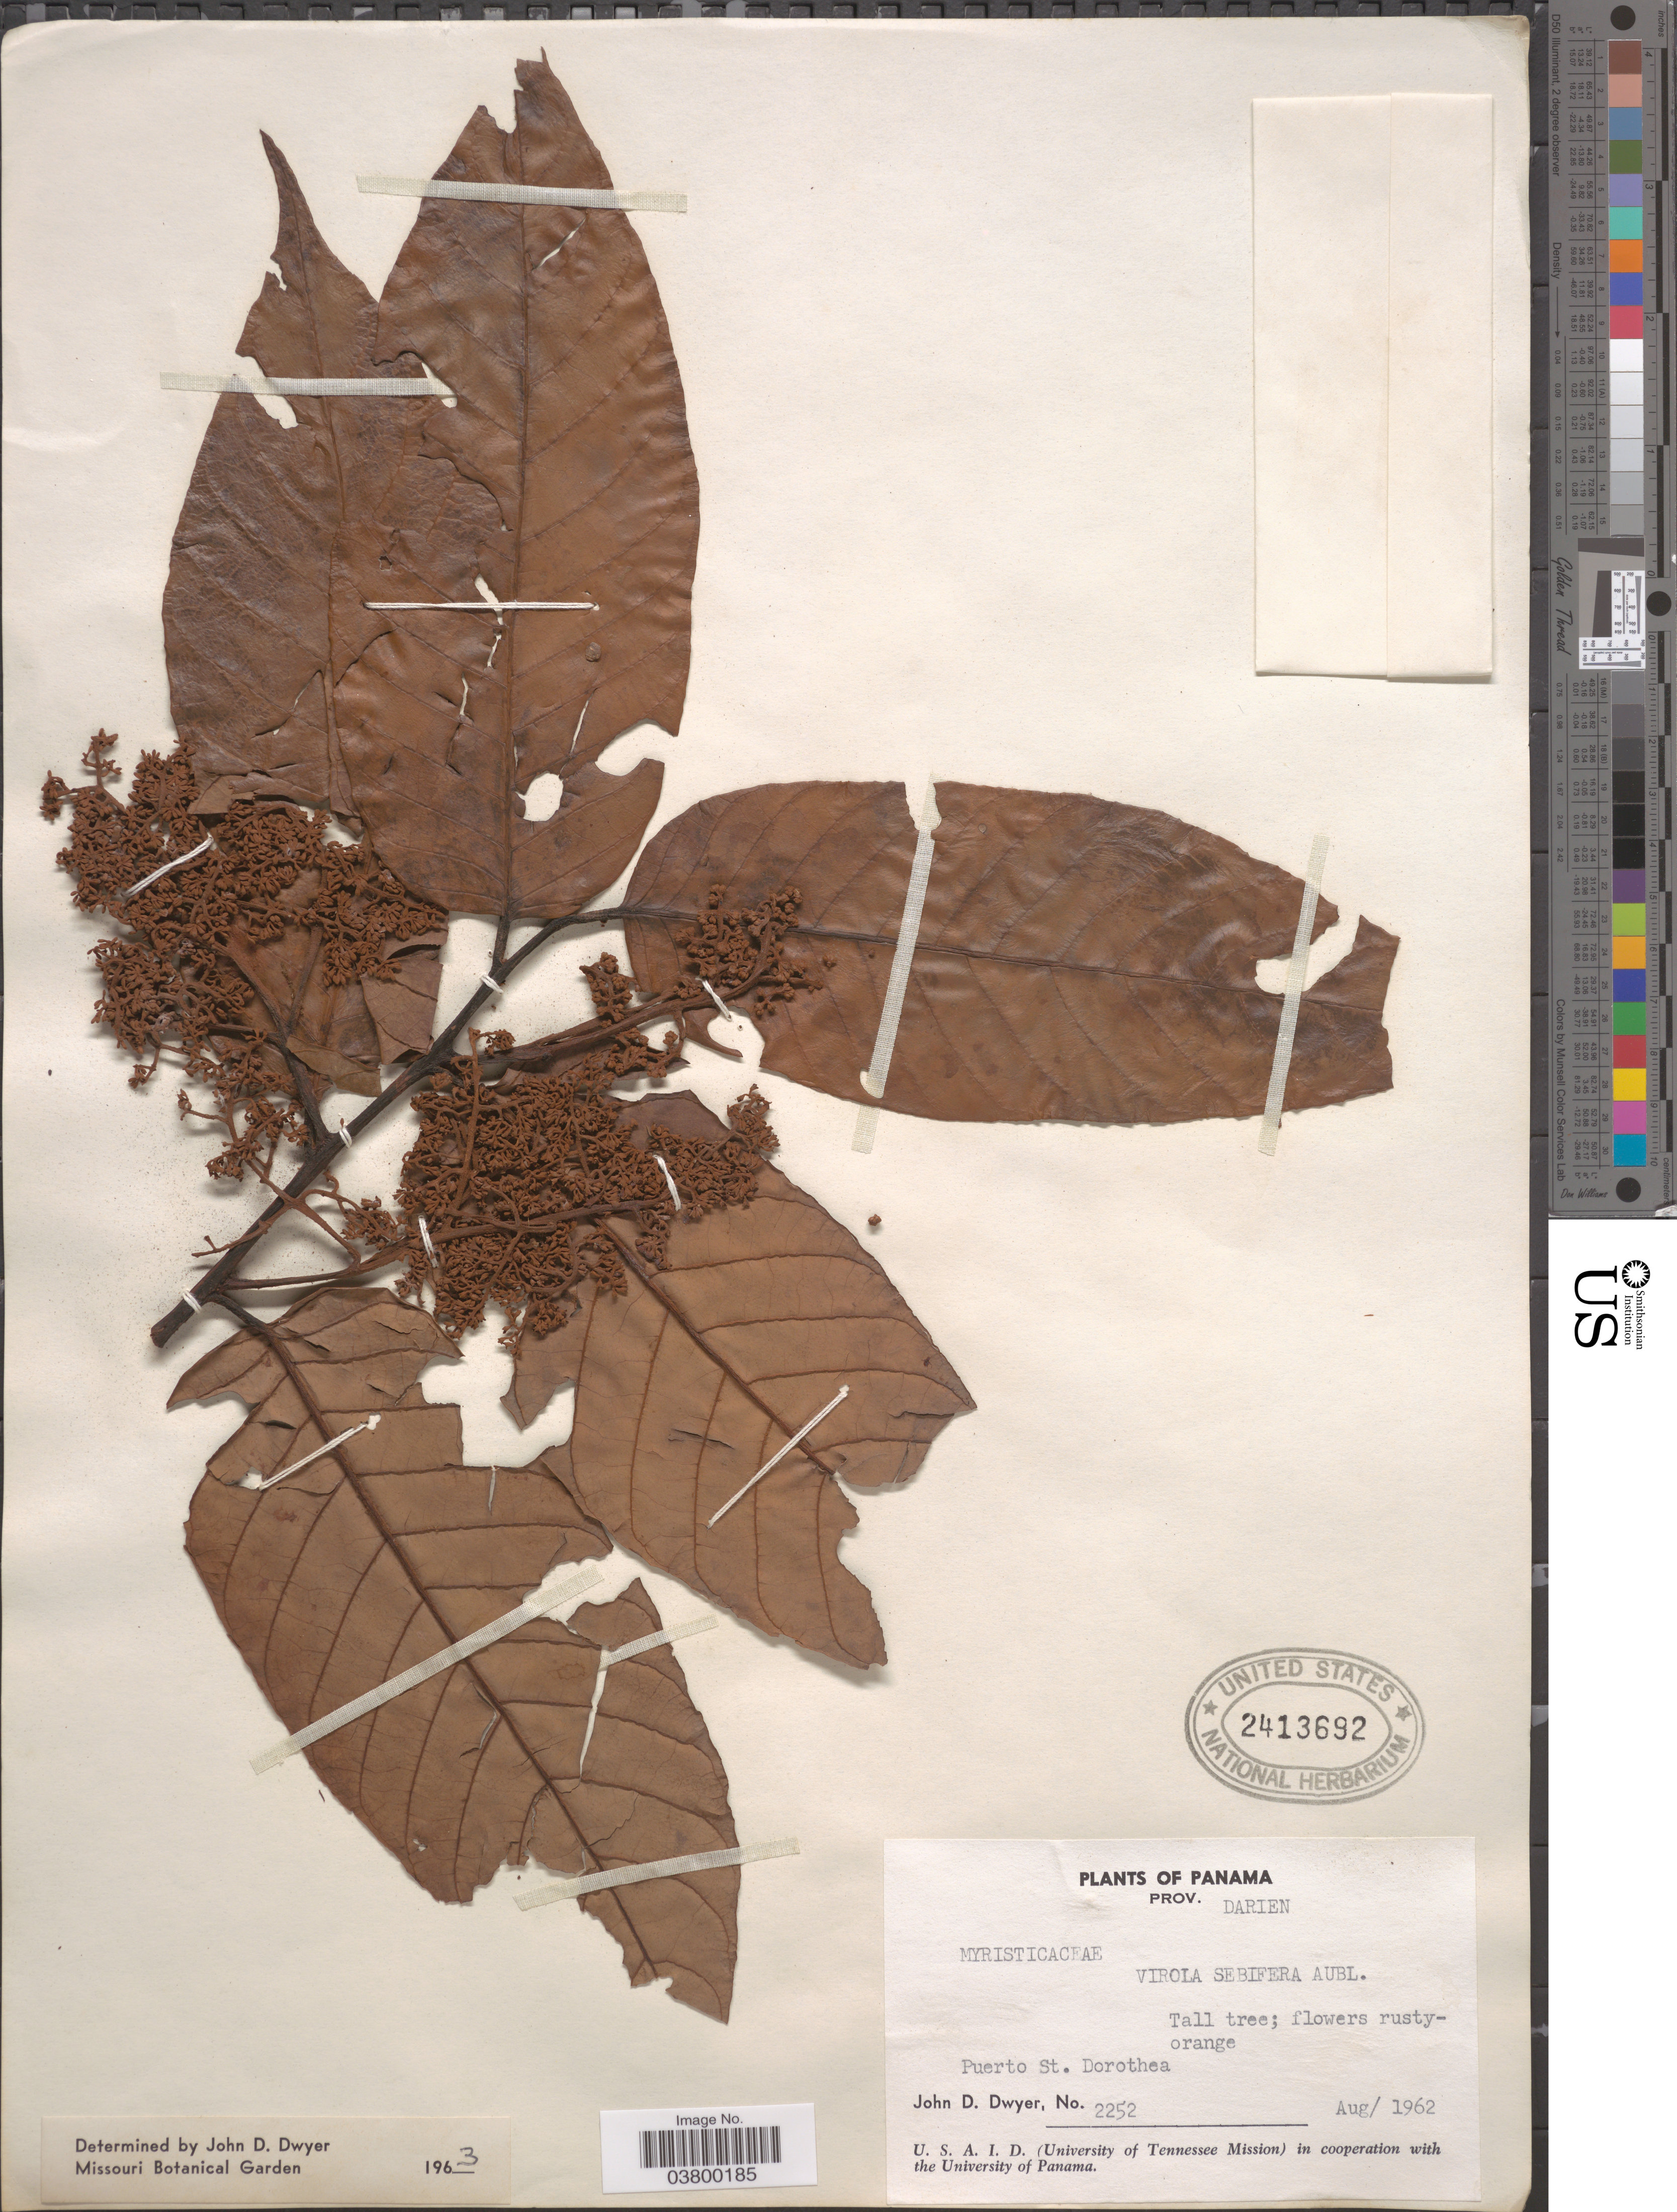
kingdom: Plantae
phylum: Tracheophyta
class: Magnoliopsida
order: Magnoliales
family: Myristicaceae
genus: Virola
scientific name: Virola sebifera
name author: Aubl.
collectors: J. D. Dwyer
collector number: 2252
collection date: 1962-08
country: Panama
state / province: Darien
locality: Puerto St. Dorothea.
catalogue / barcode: US 2413692